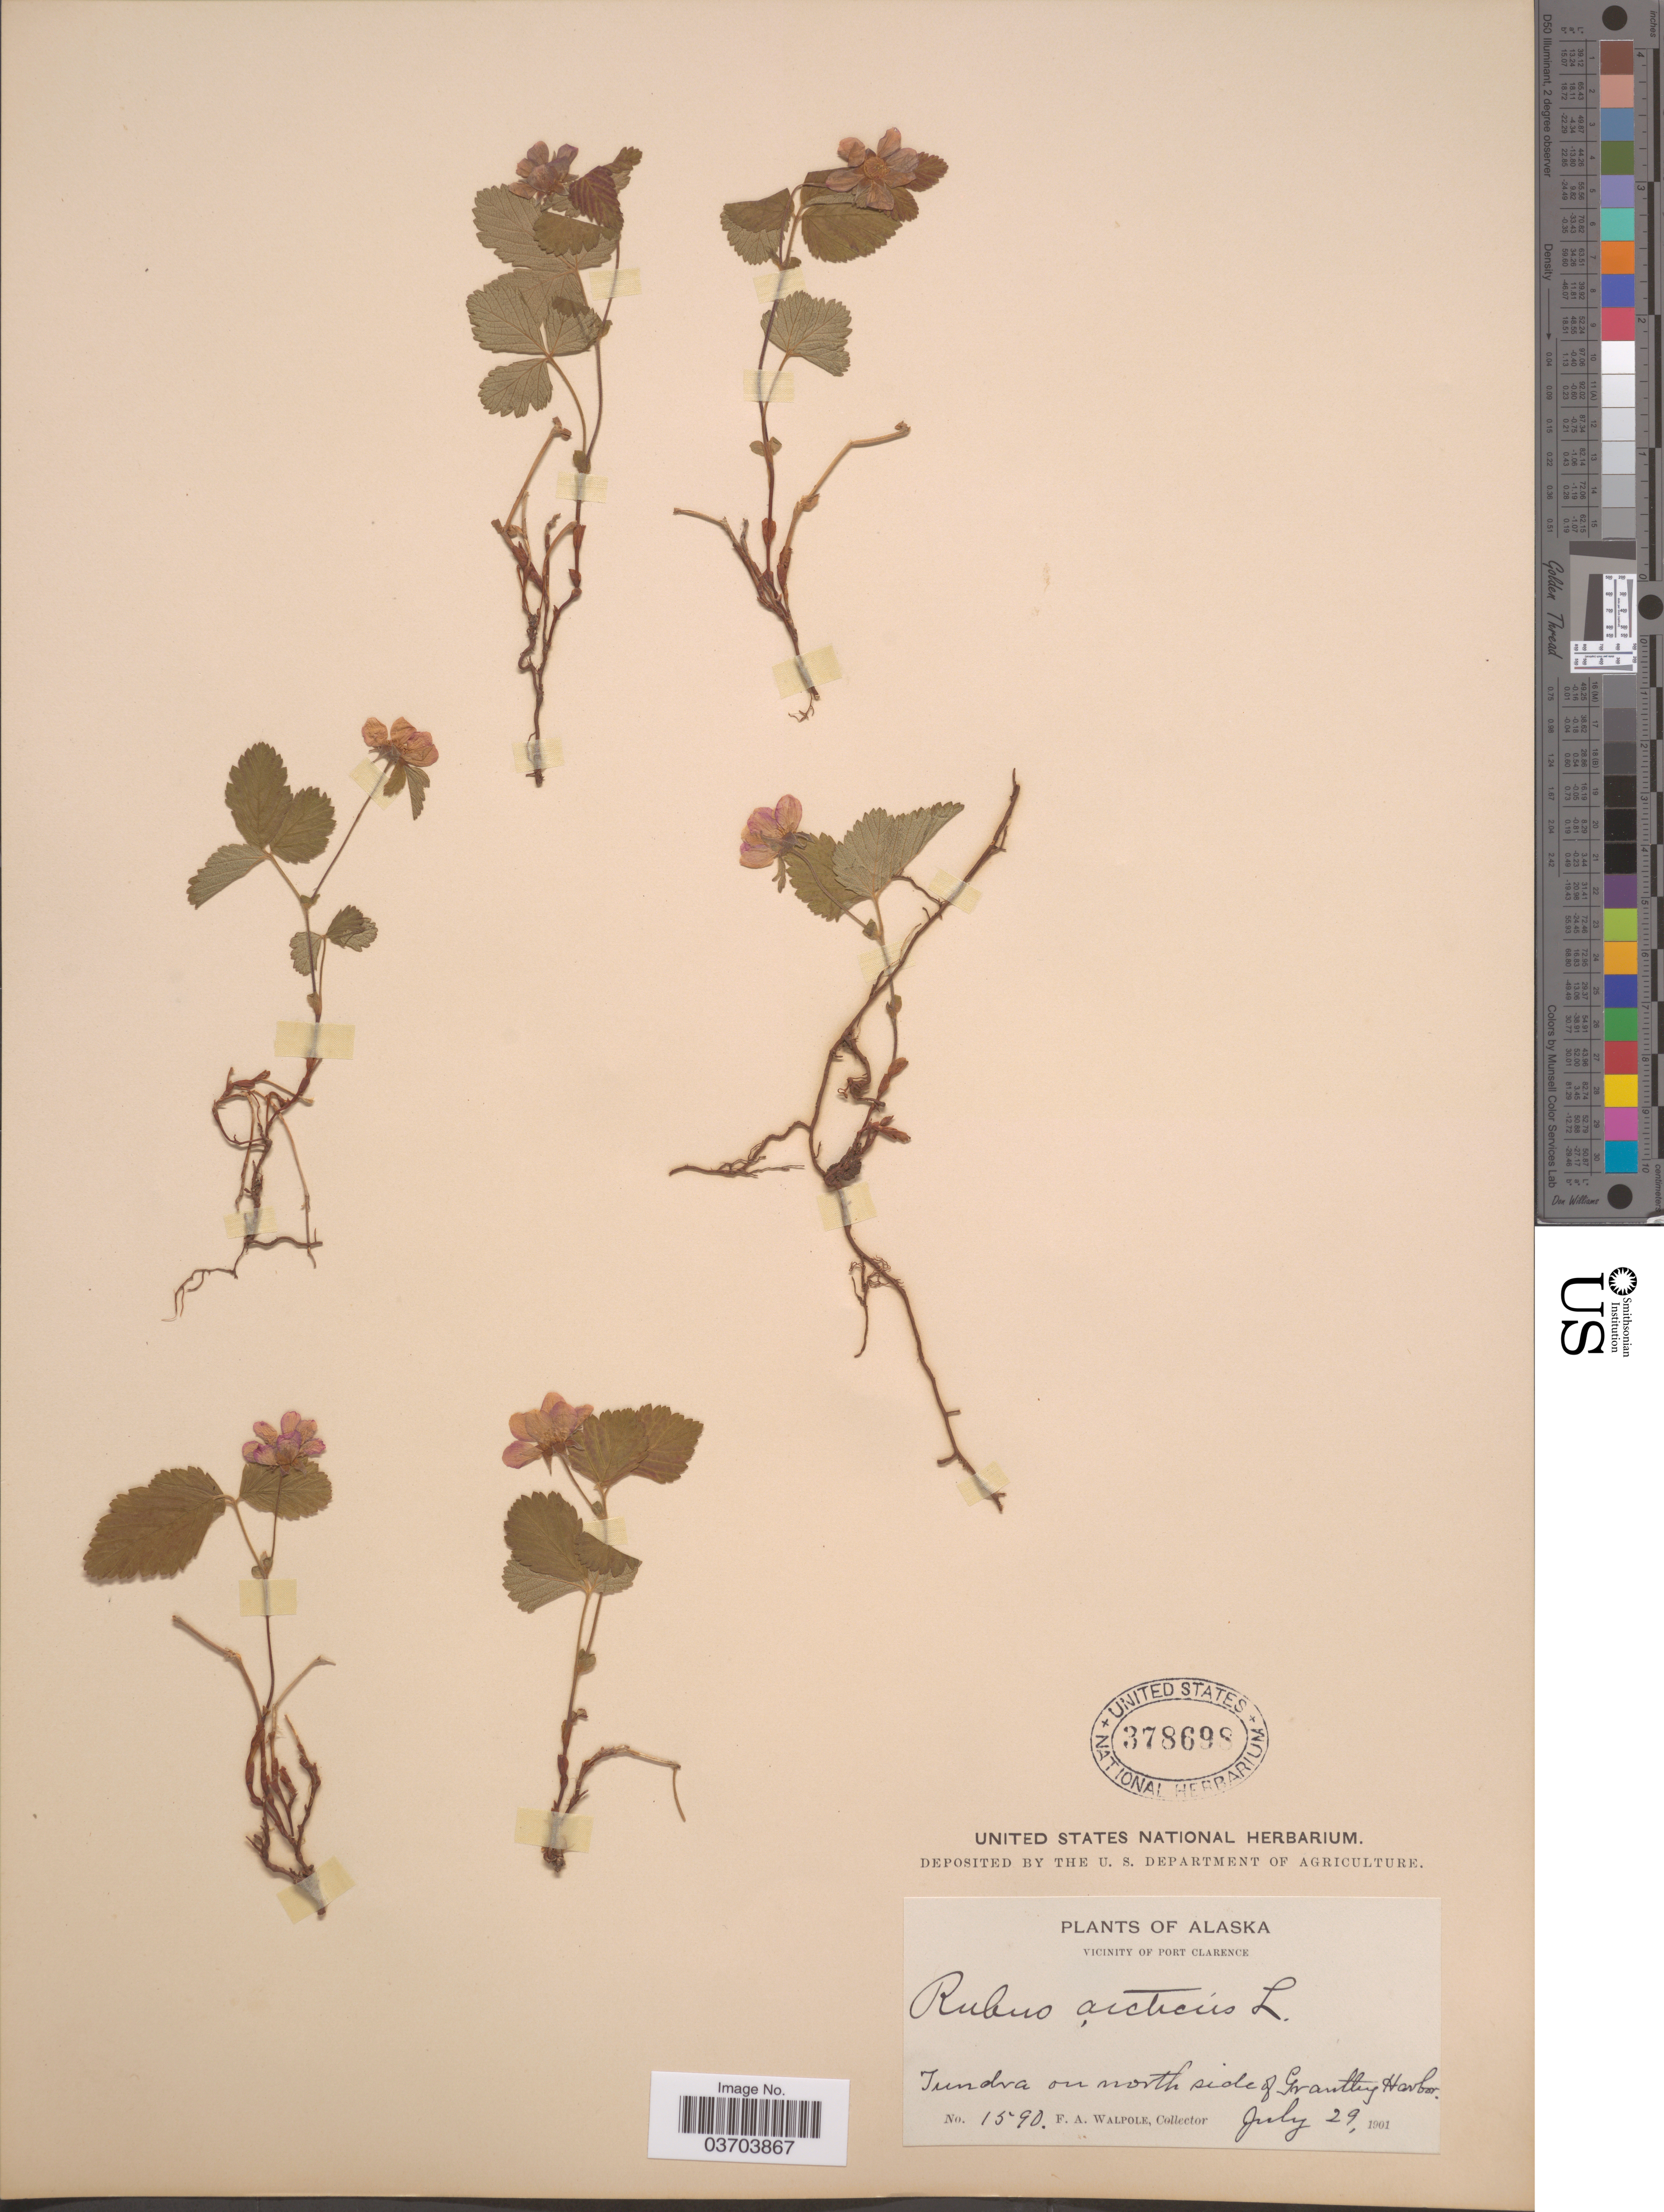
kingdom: Plantae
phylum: Tracheophyta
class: Magnoliopsida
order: Rosales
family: Rosaceae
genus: Rubus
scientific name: Rubus acaulis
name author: Michx.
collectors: F. Walpole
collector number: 1590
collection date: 1901-07-29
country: United States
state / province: Alaska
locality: Vicinity of Port Clarence. Tundra on north side of Grantley Harbor.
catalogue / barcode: US 378698